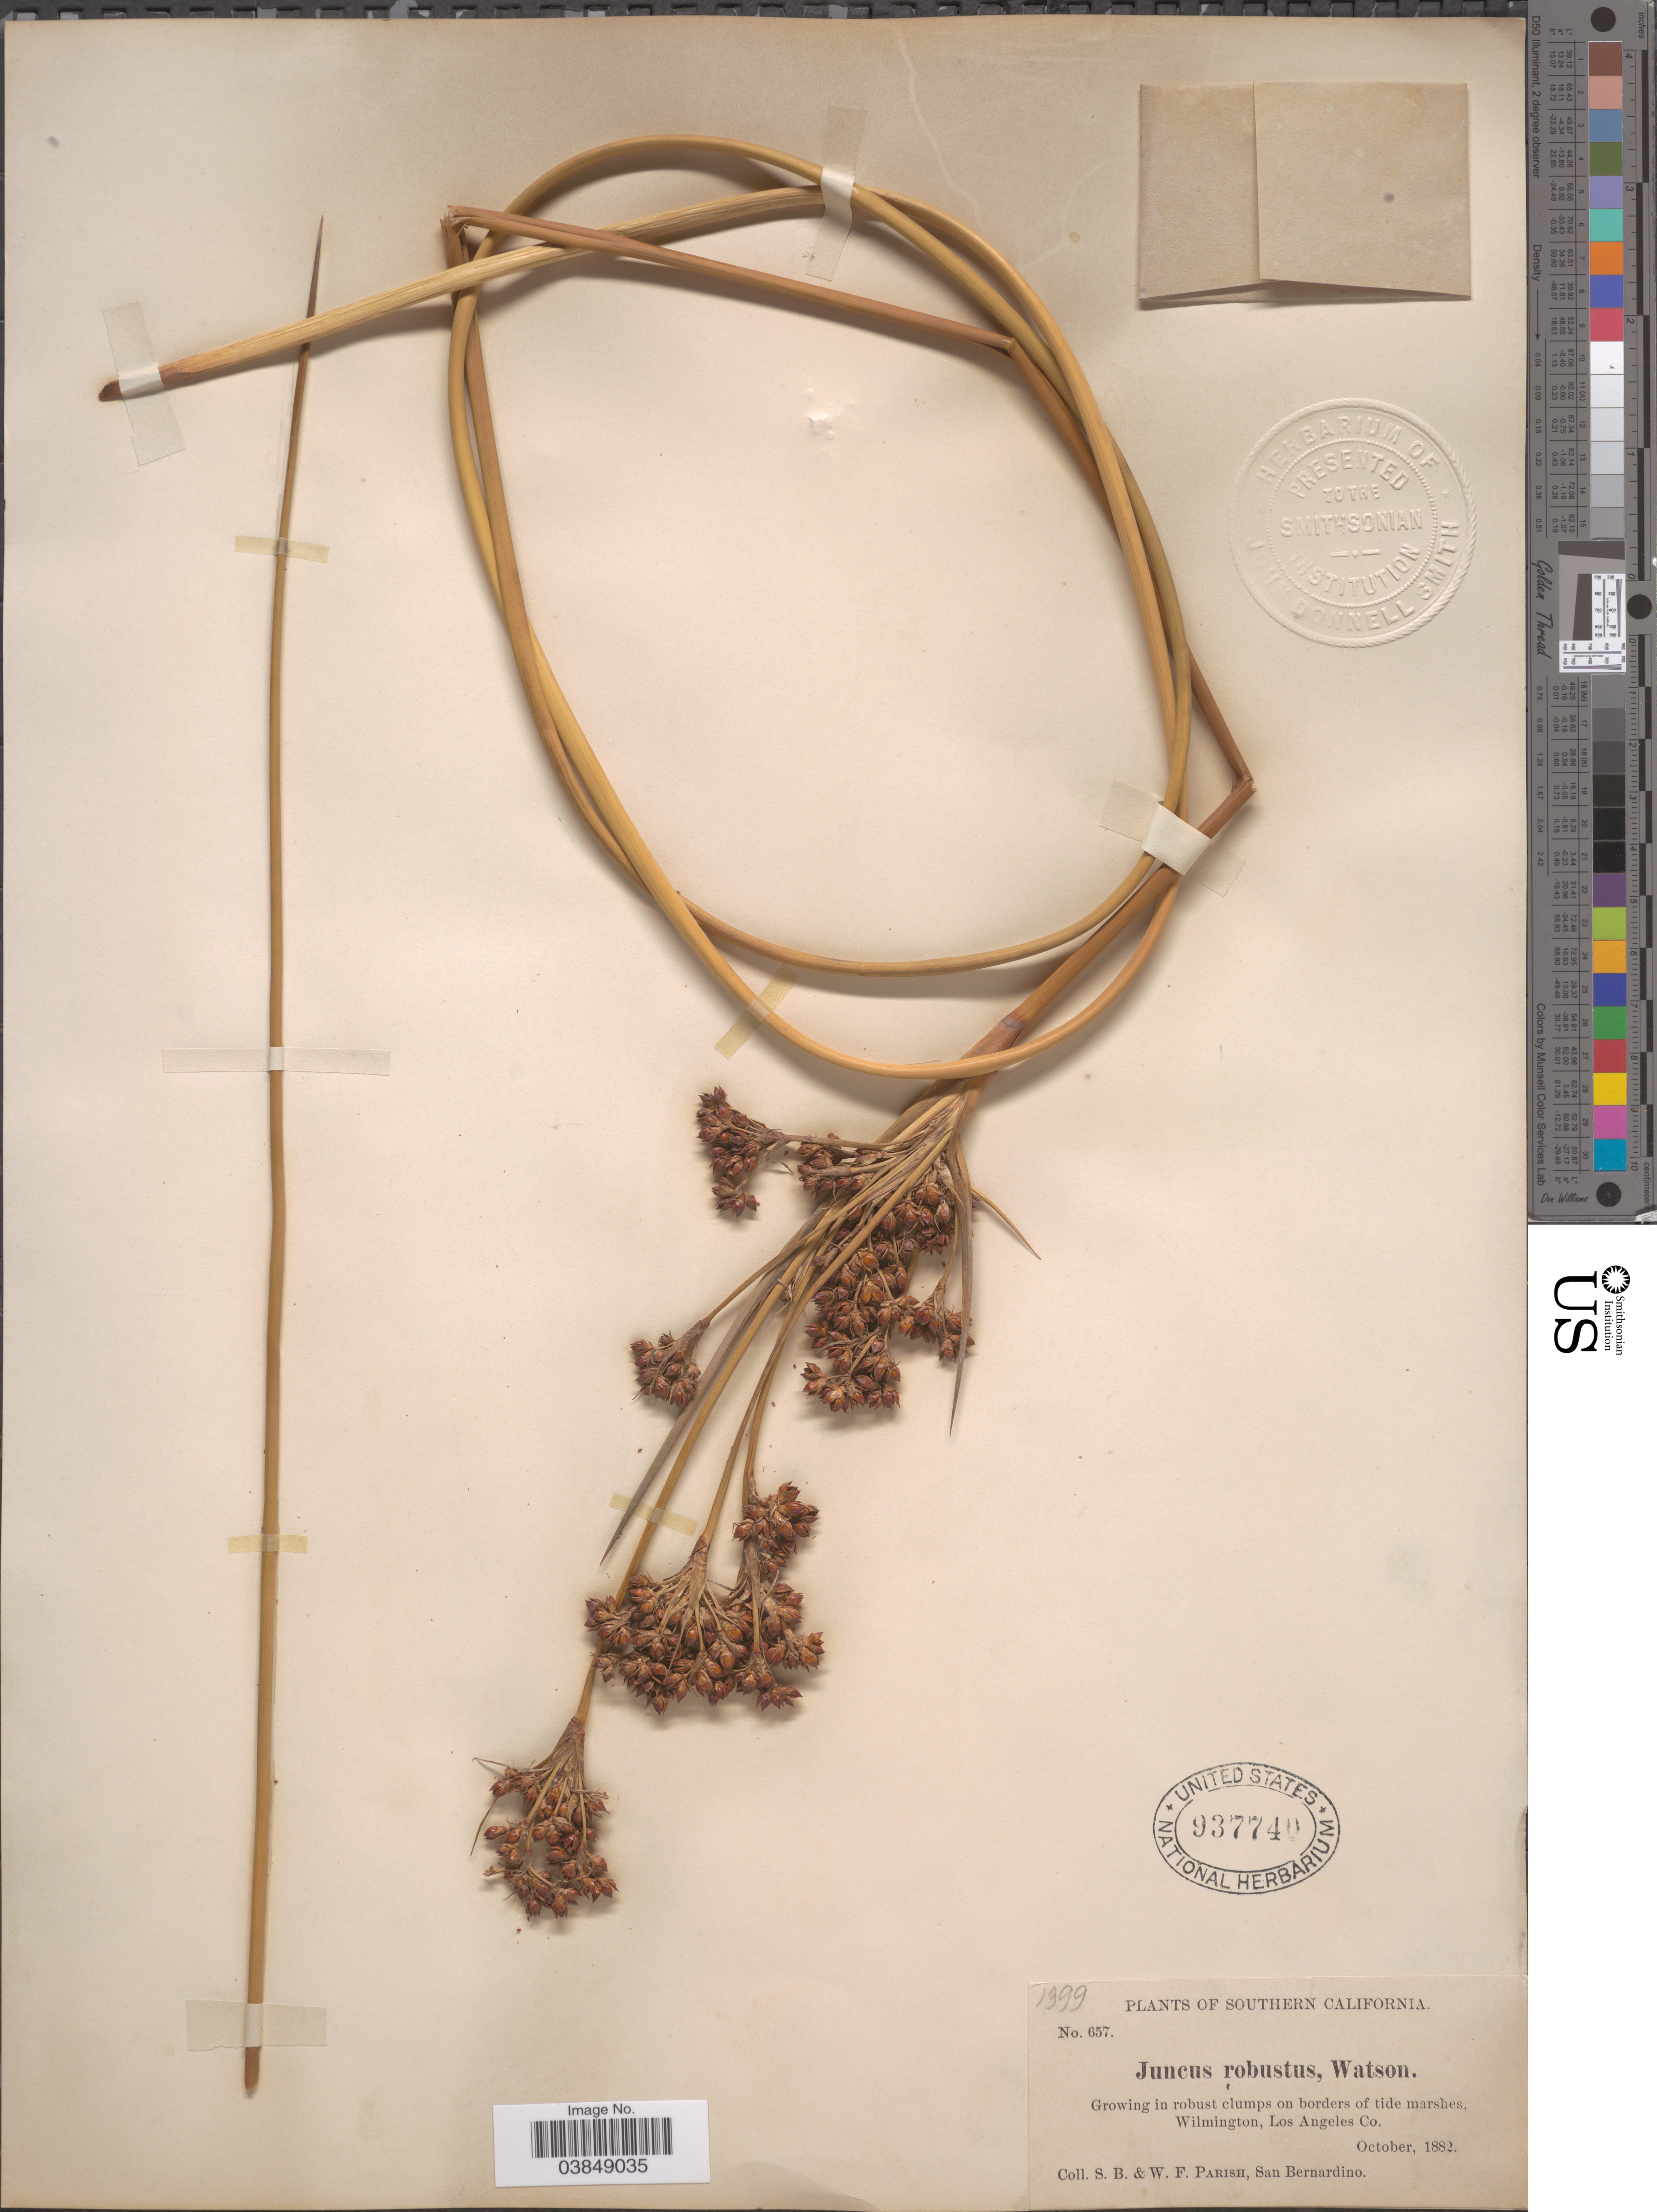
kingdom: Plantae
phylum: Tracheophyta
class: Liliopsida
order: Poales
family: Juncaceae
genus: Juncus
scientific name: Juncus acutus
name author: L.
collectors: S. B. Parish & W. F. Parish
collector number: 657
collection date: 1882-10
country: United States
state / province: California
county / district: Los Angeles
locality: Southern California. Growing in robust clumps on borders of tide marshes, Wilmington, Los Angeles Co.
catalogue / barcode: US 937740